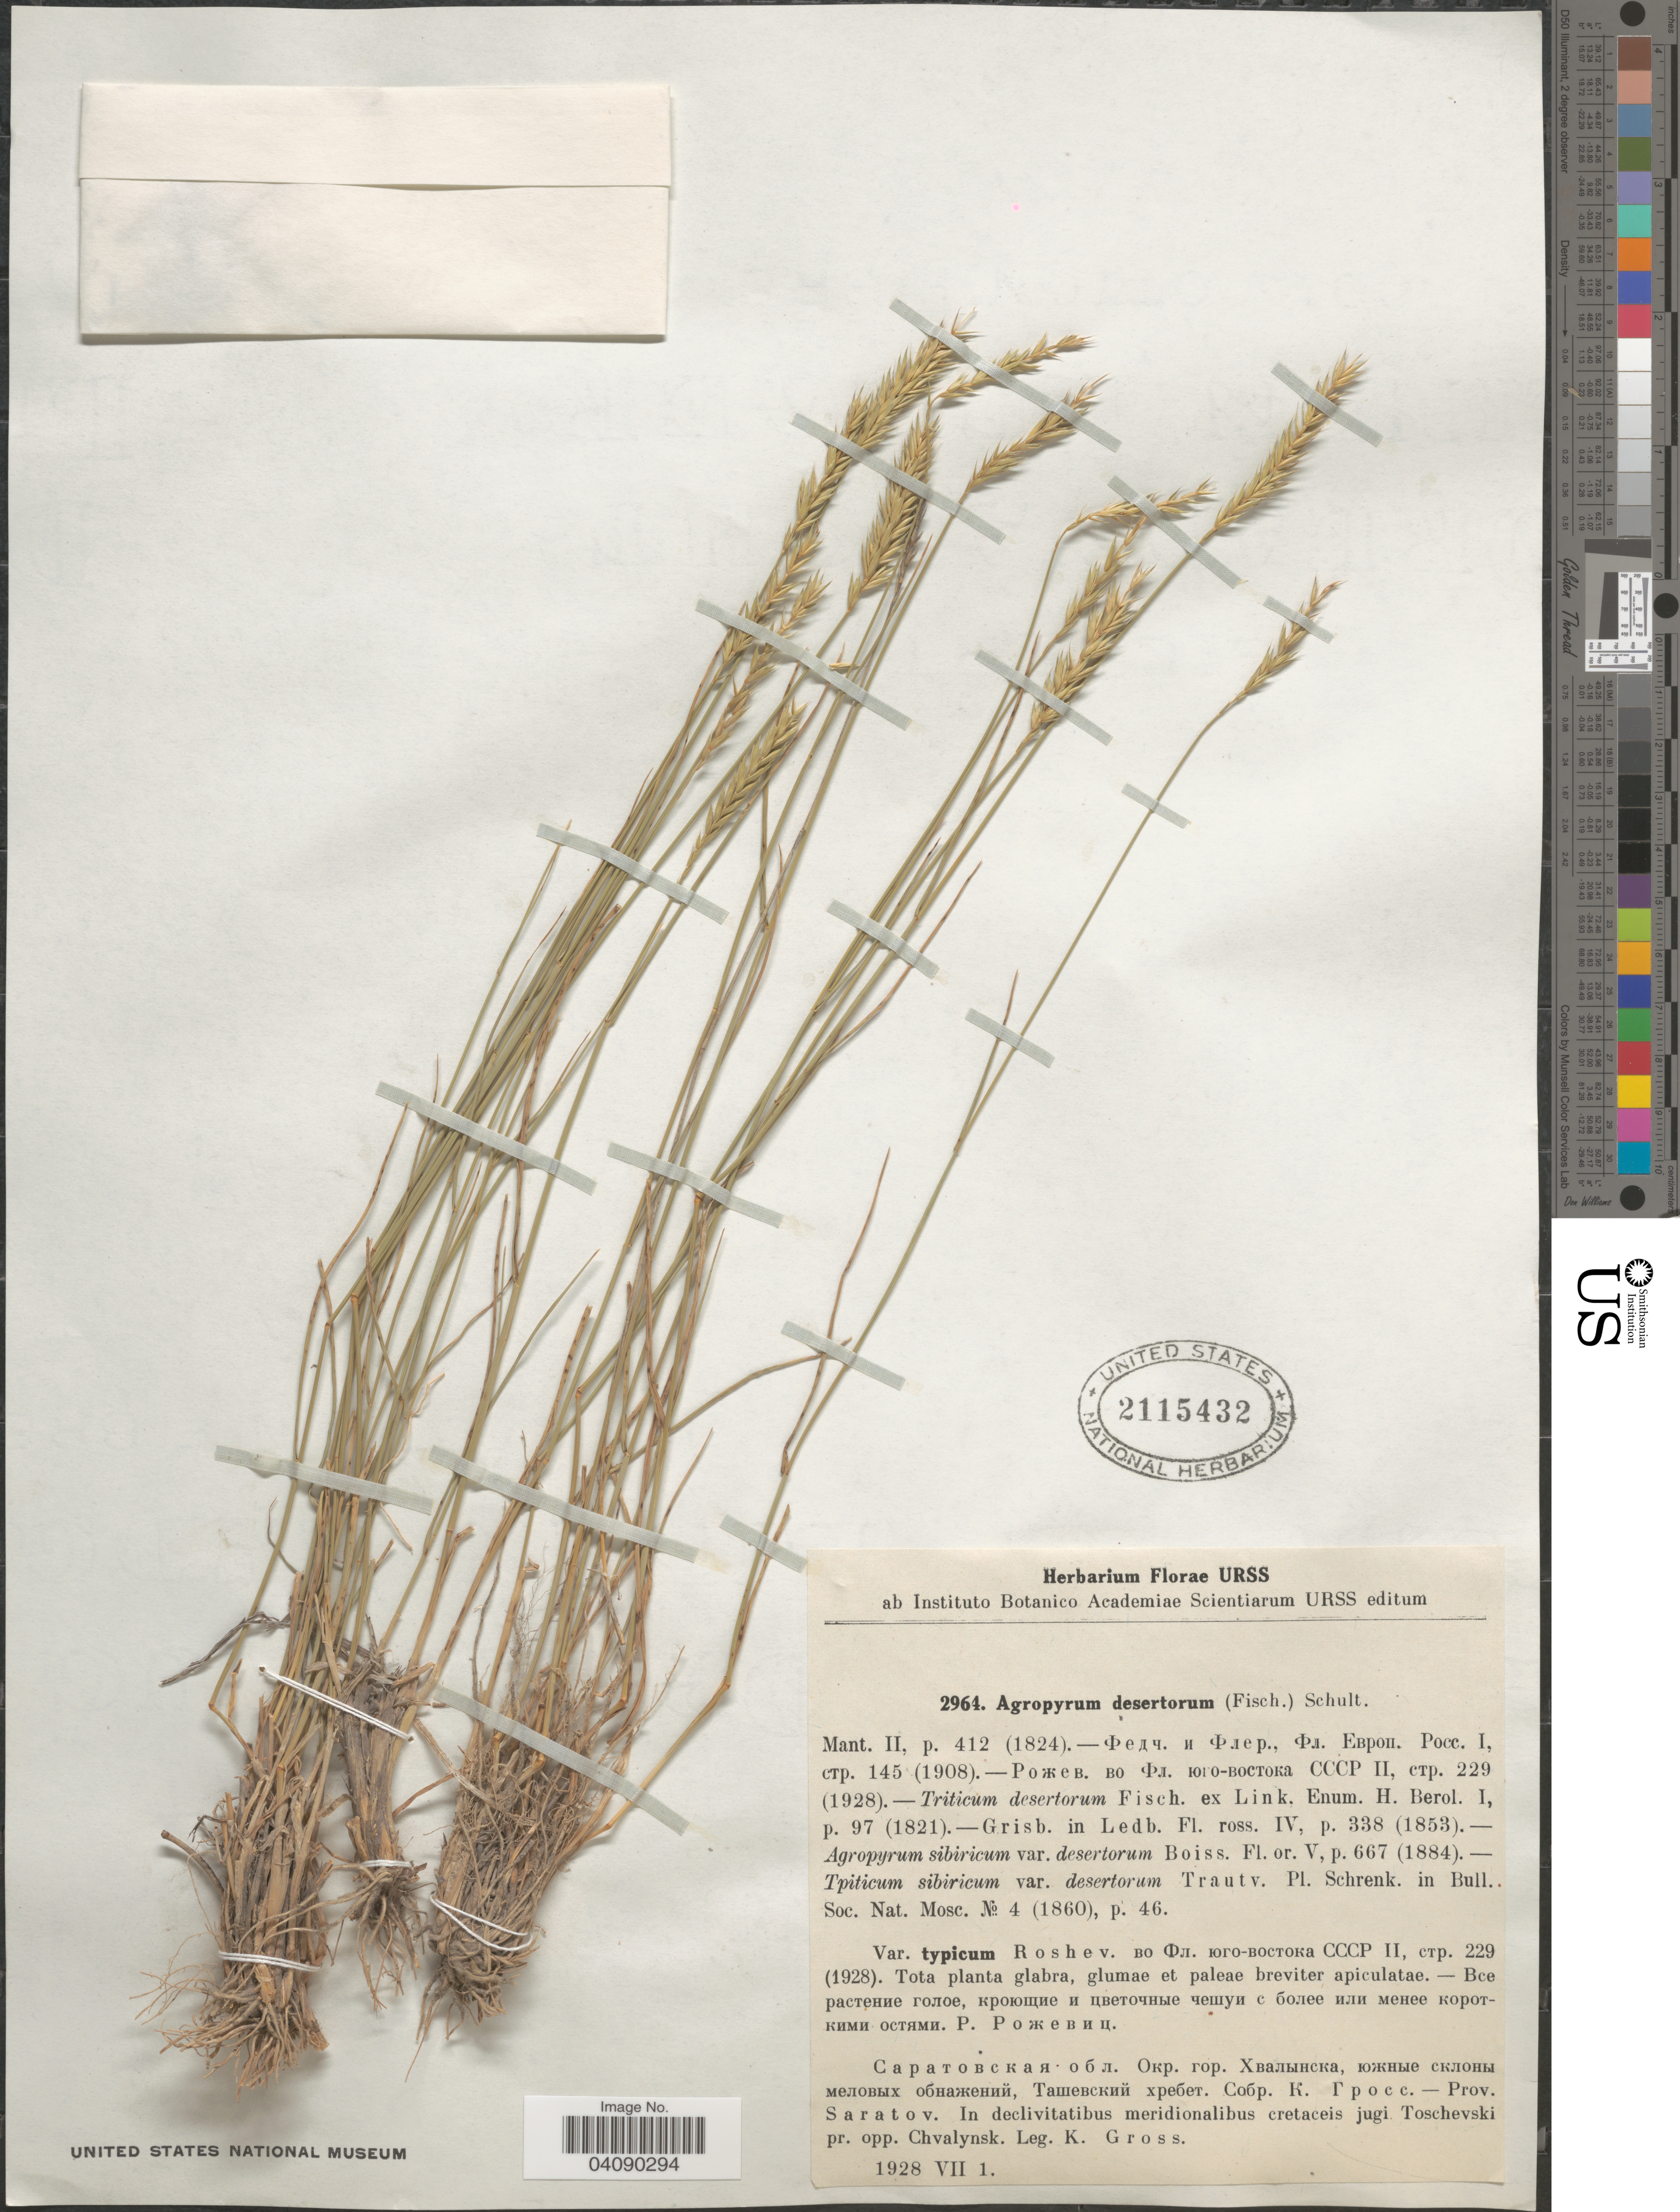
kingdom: Plantae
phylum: Tracheophyta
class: Liliopsida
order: Poales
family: Poaceae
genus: Agropyron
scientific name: Agropyron desertorum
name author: (Fisch. ex Link) Schult.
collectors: K. Gross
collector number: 2964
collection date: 1928-07-01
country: Russian Federation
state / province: Saratov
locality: In declivitatibus meridionalibus cretaceis jugi Toschevski pr. opp. Chvalynsk.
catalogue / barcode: US 2115432